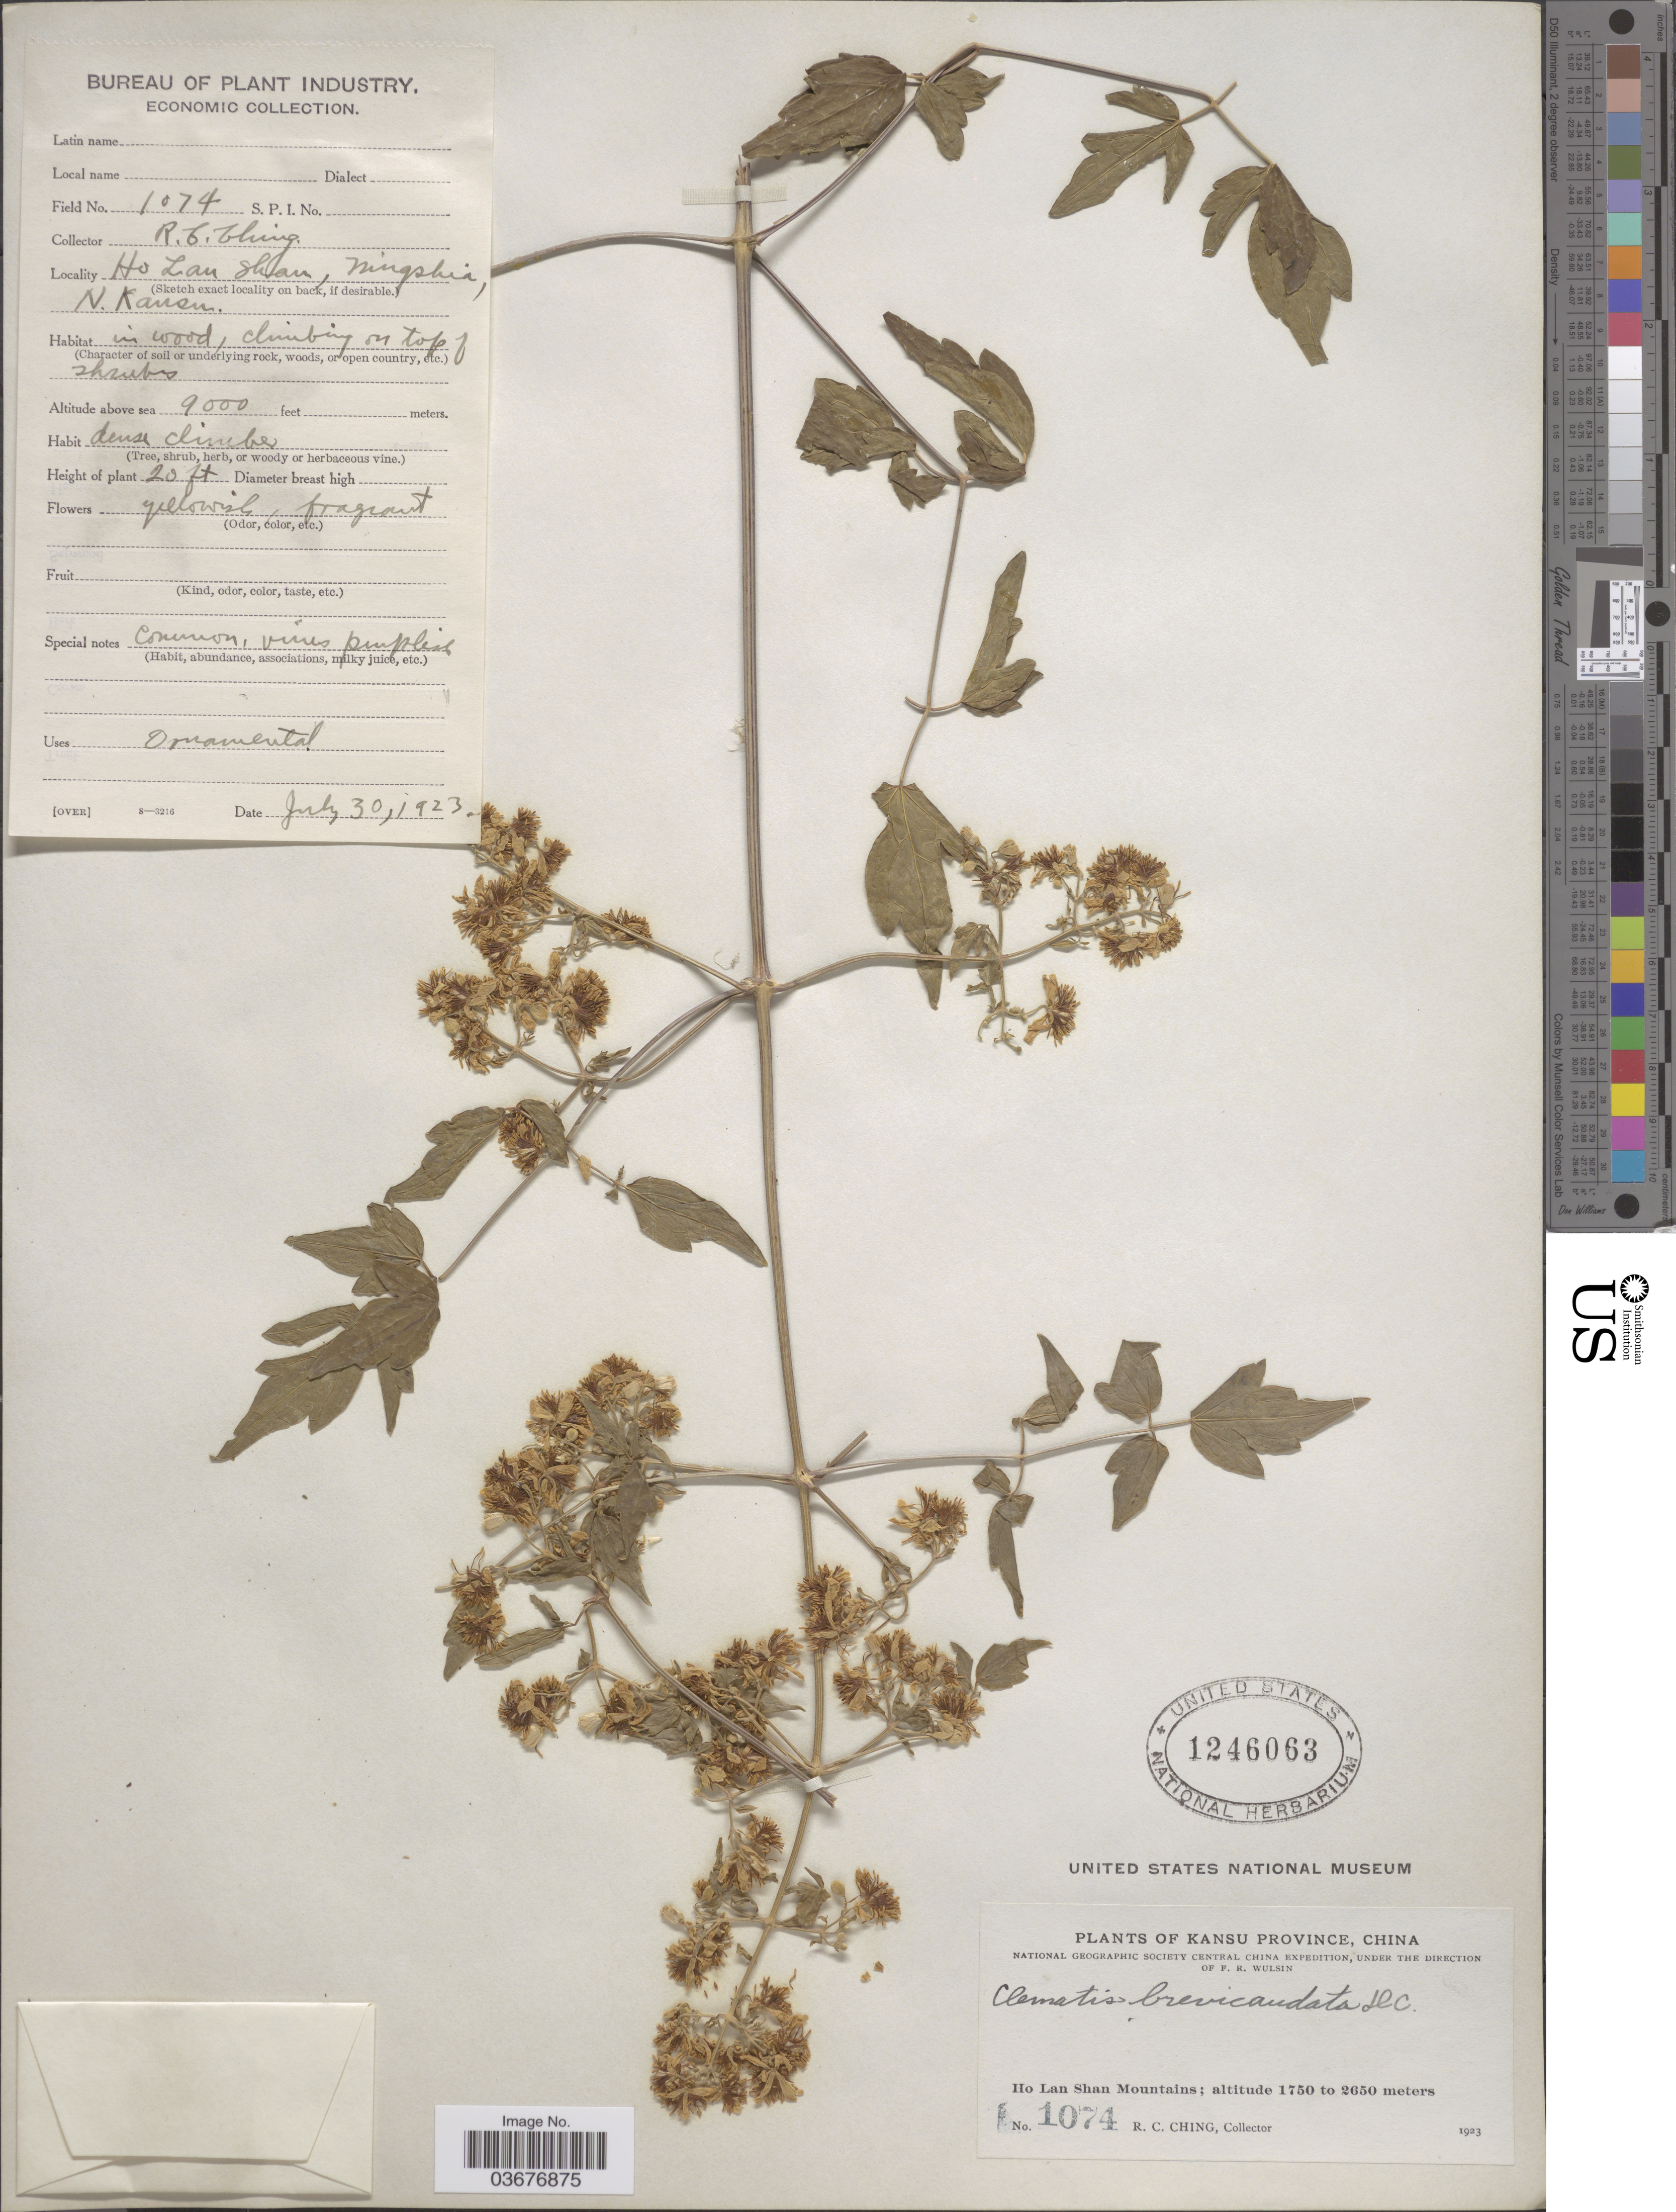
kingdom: Plantae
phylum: Tracheophyta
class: Magnoliopsida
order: Ranunculales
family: Ranunculaceae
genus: Clematis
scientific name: Clematis brevicaudata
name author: DC.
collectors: R. C. Ching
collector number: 1074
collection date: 1923-07-30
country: China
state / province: Gansu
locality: Ho Lan Sha, Ningshia, N. Kansu. Kansu Province. Ho Lan Shan Mountains.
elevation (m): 2743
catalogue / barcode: US 1246063